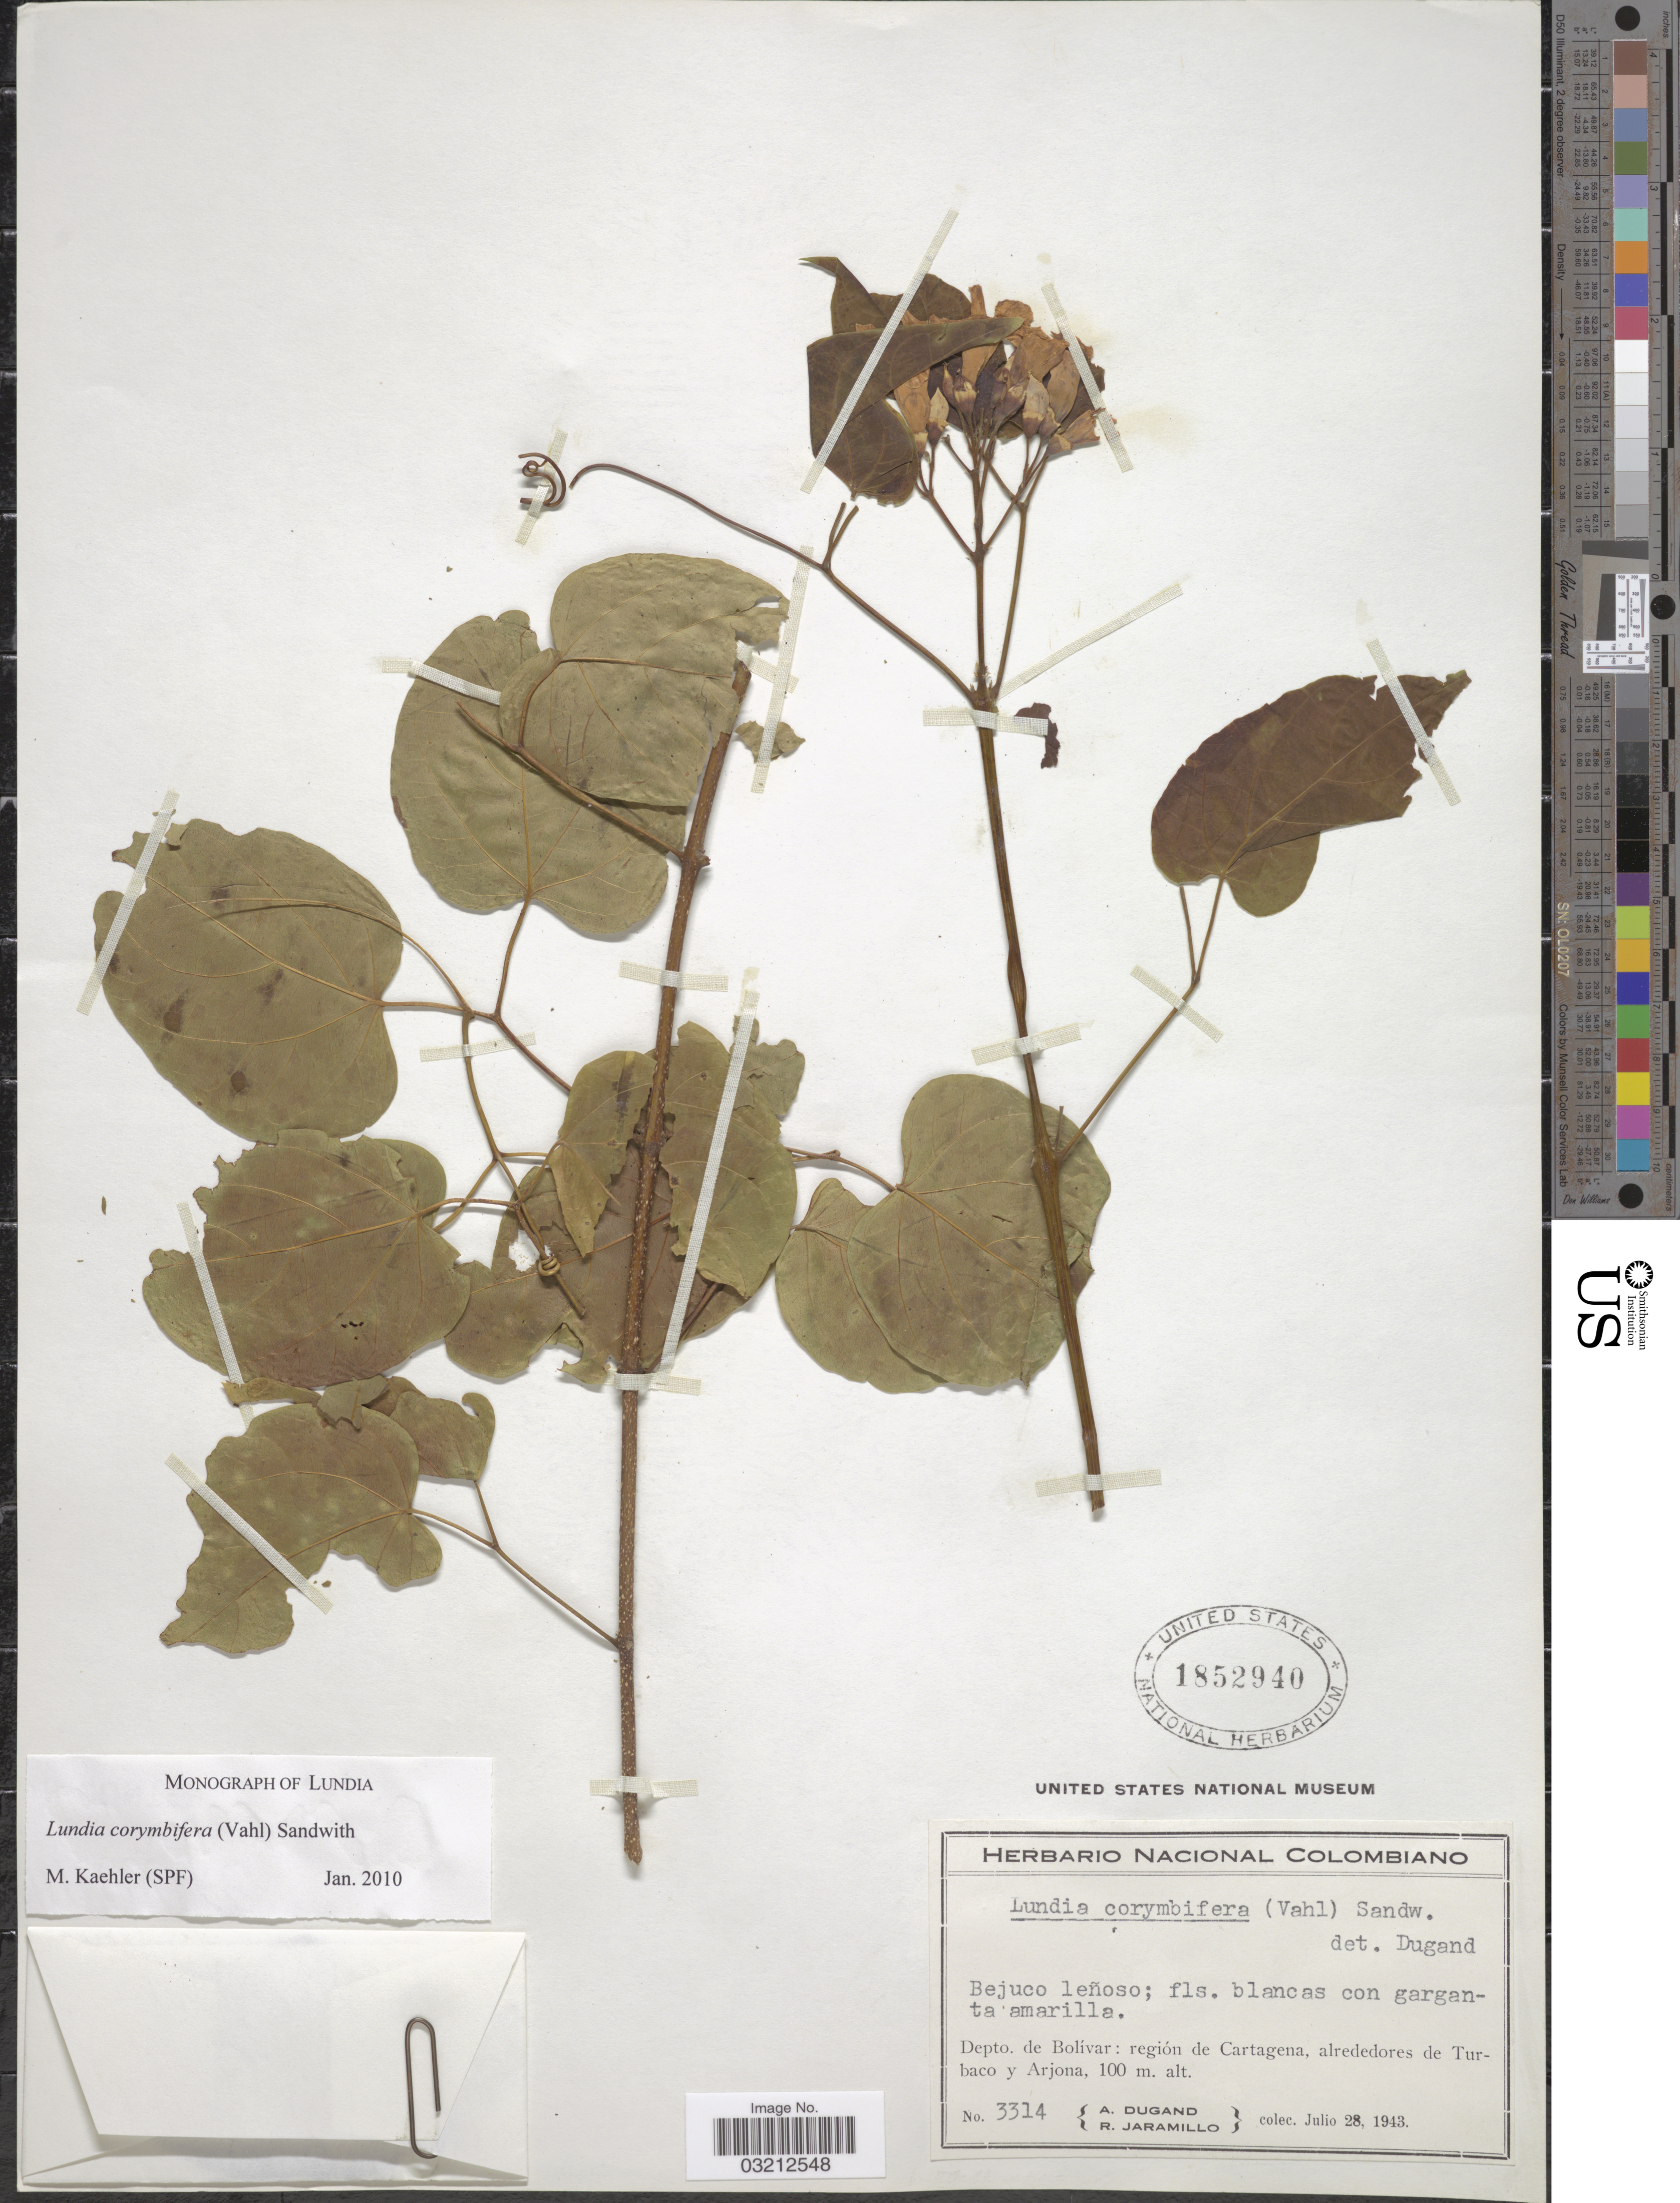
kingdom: Plantae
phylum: Tracheophyta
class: Magnoliopsida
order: Lamiales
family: Bignoniaceae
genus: Lundia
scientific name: Lundia corymbifera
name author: (Vahl) Sandwith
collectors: A. Dugand & R. Jaramillo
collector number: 3314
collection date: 1943-07-28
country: Colombia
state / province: Bolívar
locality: Depto. de Bolívar: región de Cartagena., alrededores de Turbaco y Arjona.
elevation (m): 100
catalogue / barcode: US 1852940